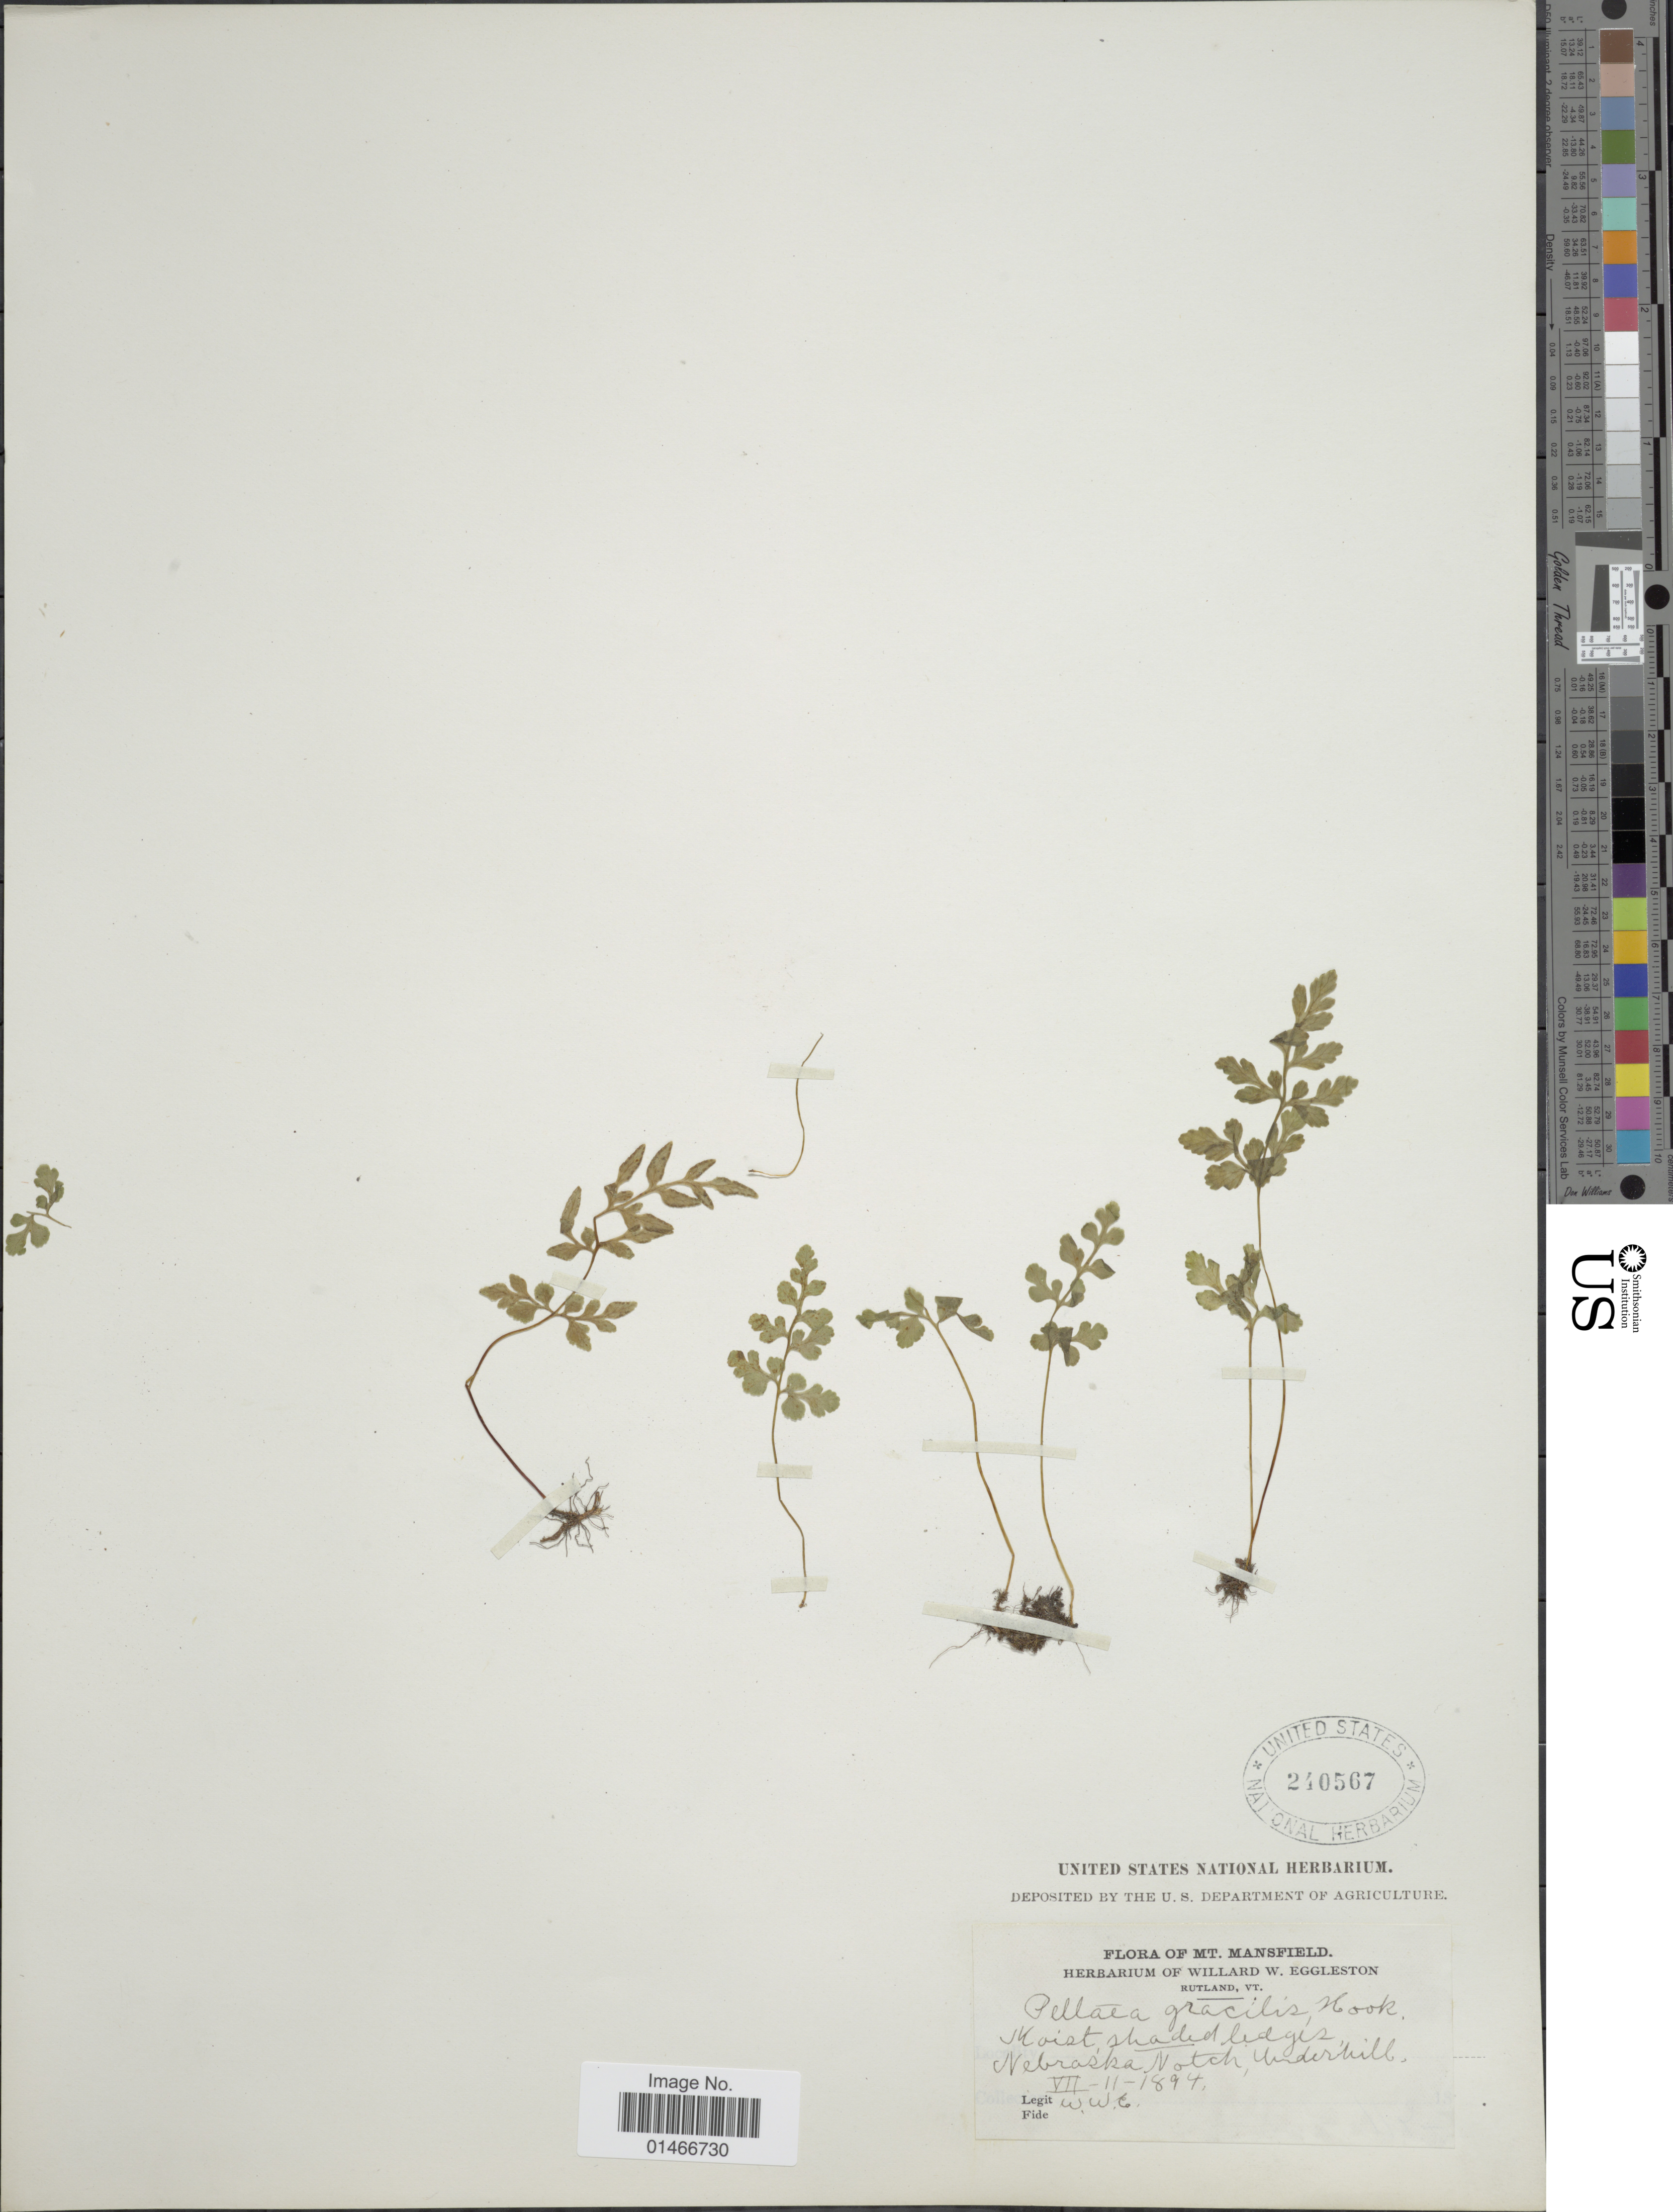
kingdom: Plantae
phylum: Tracheophyta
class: Polypodiopsida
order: Polypodiales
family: Pteridaceae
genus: Cryptogramma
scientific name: Cryptogramma stelleri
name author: (S.G. Gmel.) Prantl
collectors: W. W. Eggleston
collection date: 1894-07-11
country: United States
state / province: Nebraska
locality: Mt. Mansfield. Nebraska Notch, Under hill.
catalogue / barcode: US 240567